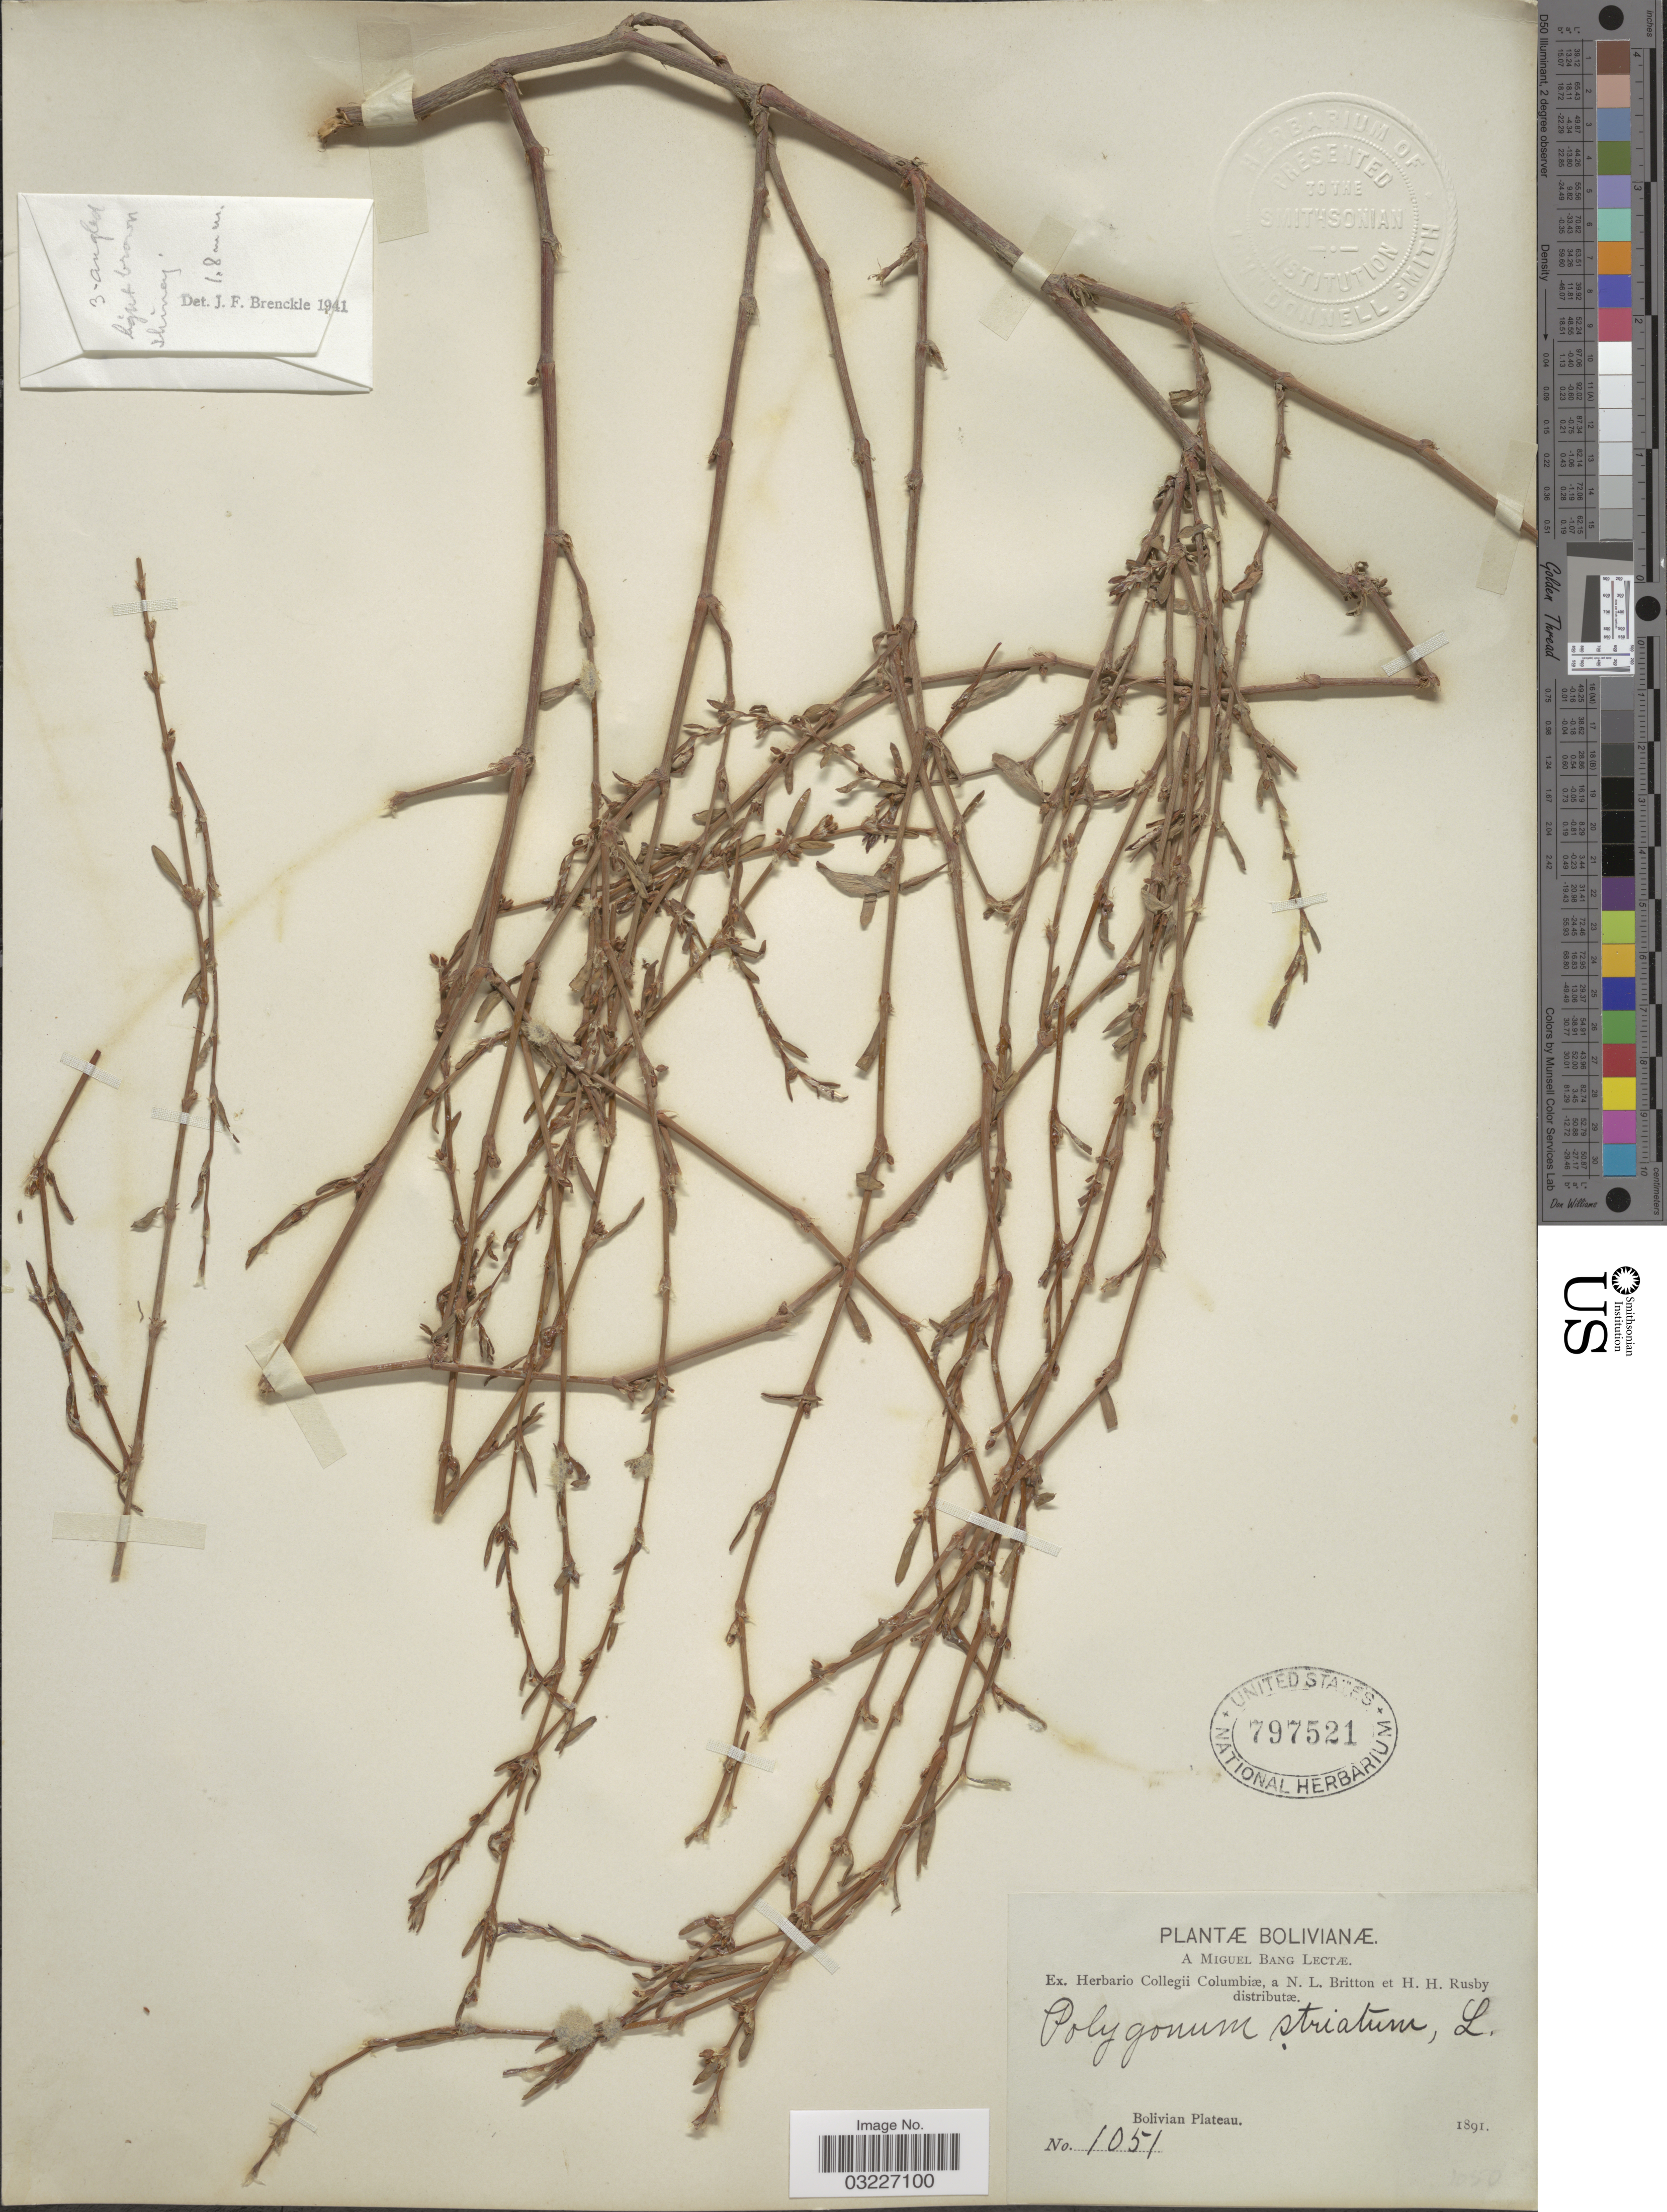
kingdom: Plantae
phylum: Tracheophyta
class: Magnoliopsida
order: Caryophyllales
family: Polygonaceae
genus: Polygonum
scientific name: Polygonum brasiliense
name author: K. Koch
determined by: Liesner, R. L.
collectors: M. Bang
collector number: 1051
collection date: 1891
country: Bolivia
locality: Bolivian Plateau.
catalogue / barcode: US 797521